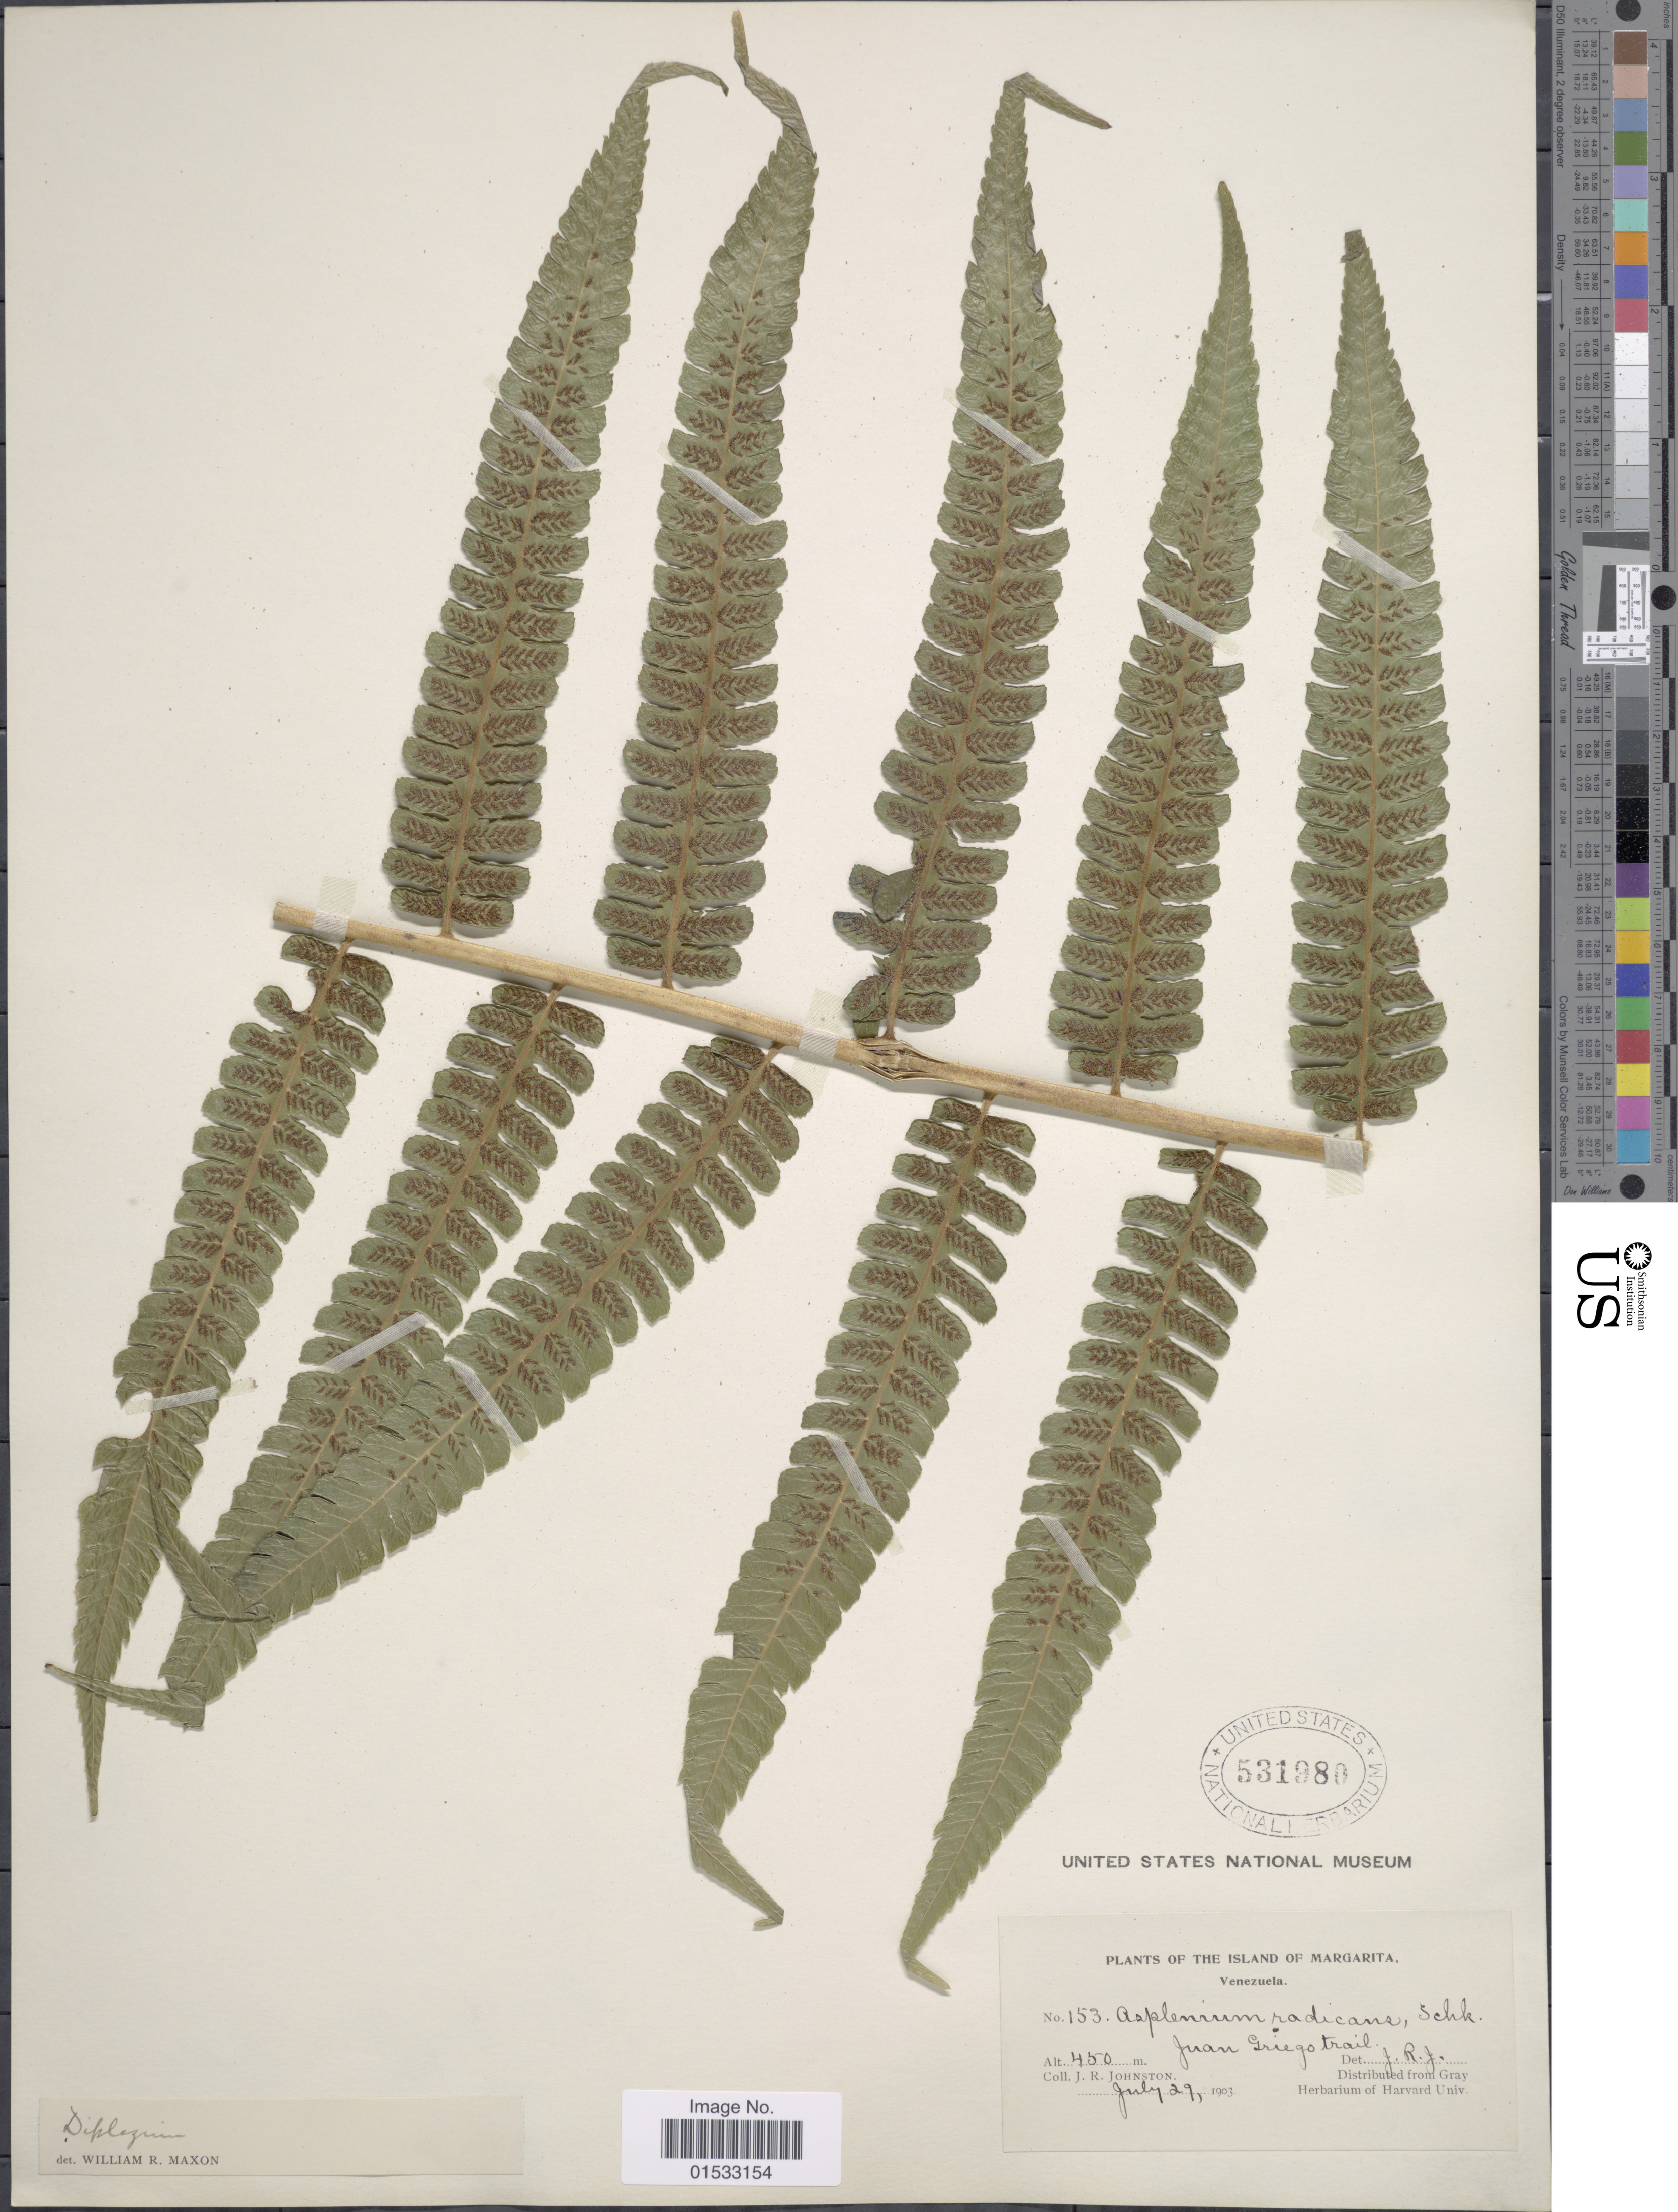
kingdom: Plantae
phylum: Tracheophyta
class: Polypodiopsida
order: Polypodiales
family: Athyriaceae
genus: Diplazium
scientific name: Diplazium striatastrum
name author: Lellinger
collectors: J. Johnston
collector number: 153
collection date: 1903-07-29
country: Venezuela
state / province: Nueva Esparta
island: Margarita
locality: The Island of Margarita, Juan Griego trail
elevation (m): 450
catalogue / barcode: US 531980